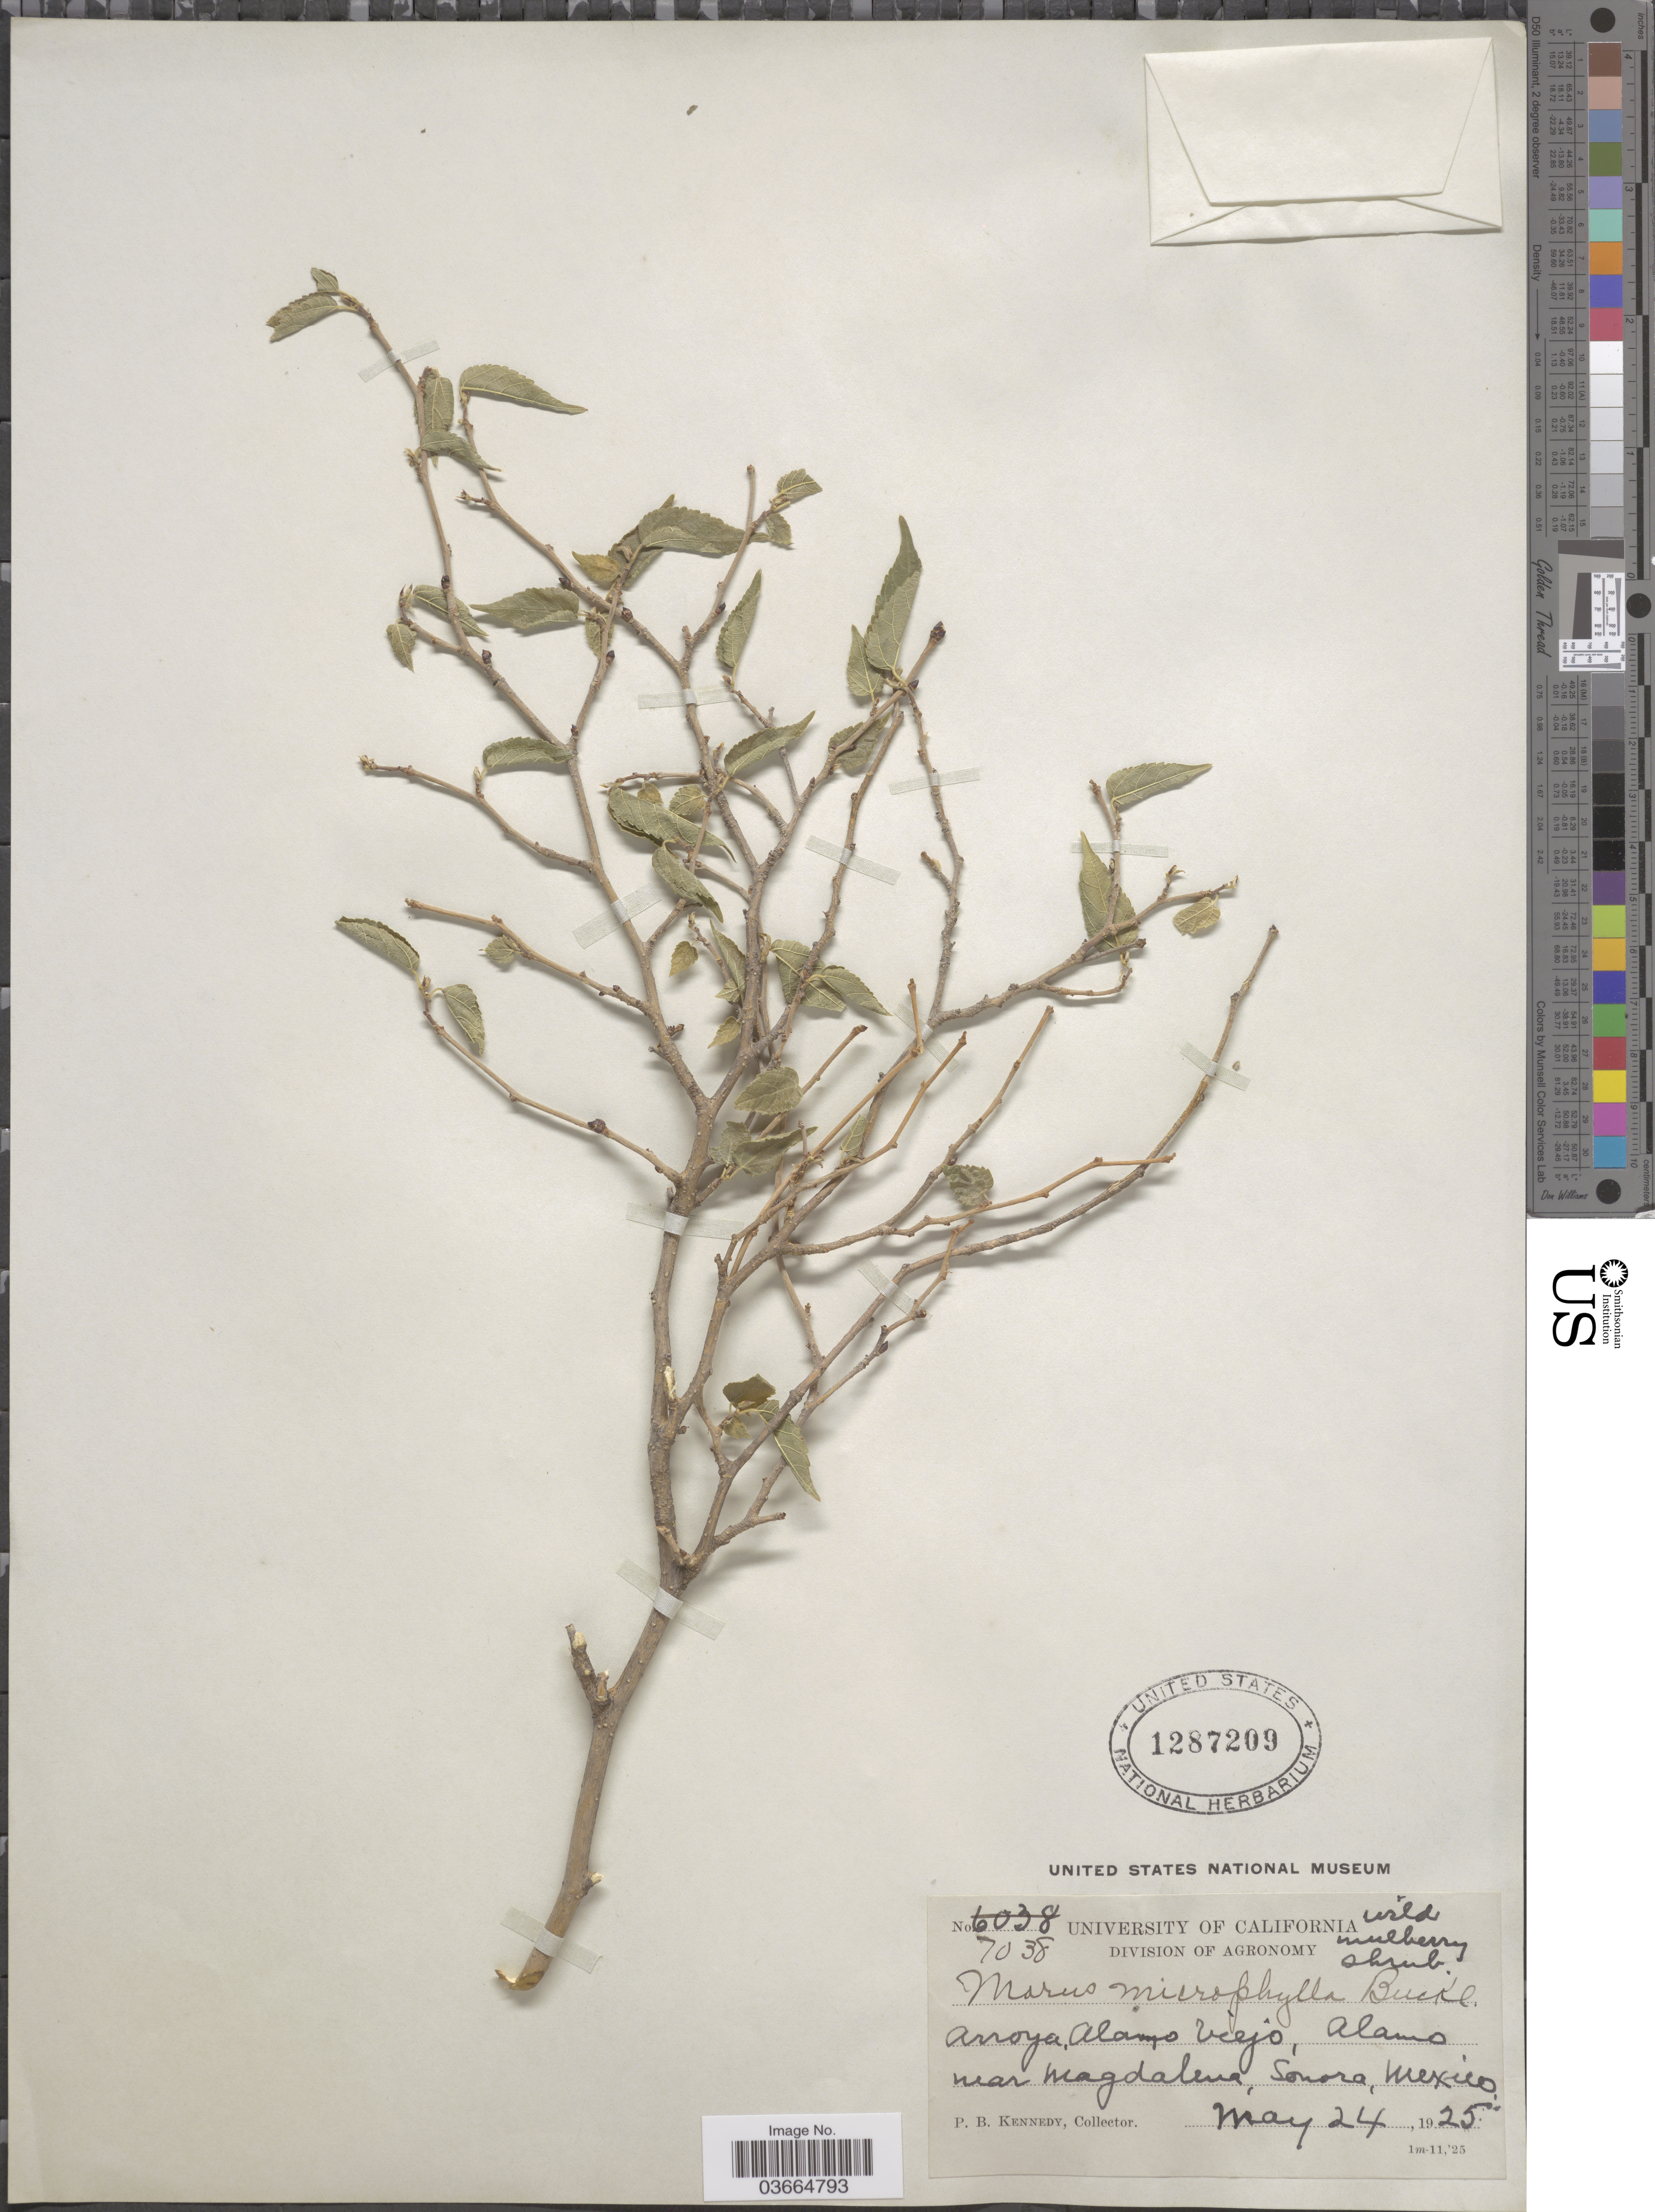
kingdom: Plantae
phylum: Tracheophyta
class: Magnoliopsida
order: Rosales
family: Moraceae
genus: Morus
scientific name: Morus microphylla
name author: Buckley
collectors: P. B. Kennedy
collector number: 7038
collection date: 1925-05-24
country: Mexico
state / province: Sonora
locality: Arroyo, Alamo Viejo, Alamo near Magdalena.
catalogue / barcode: US 1287209